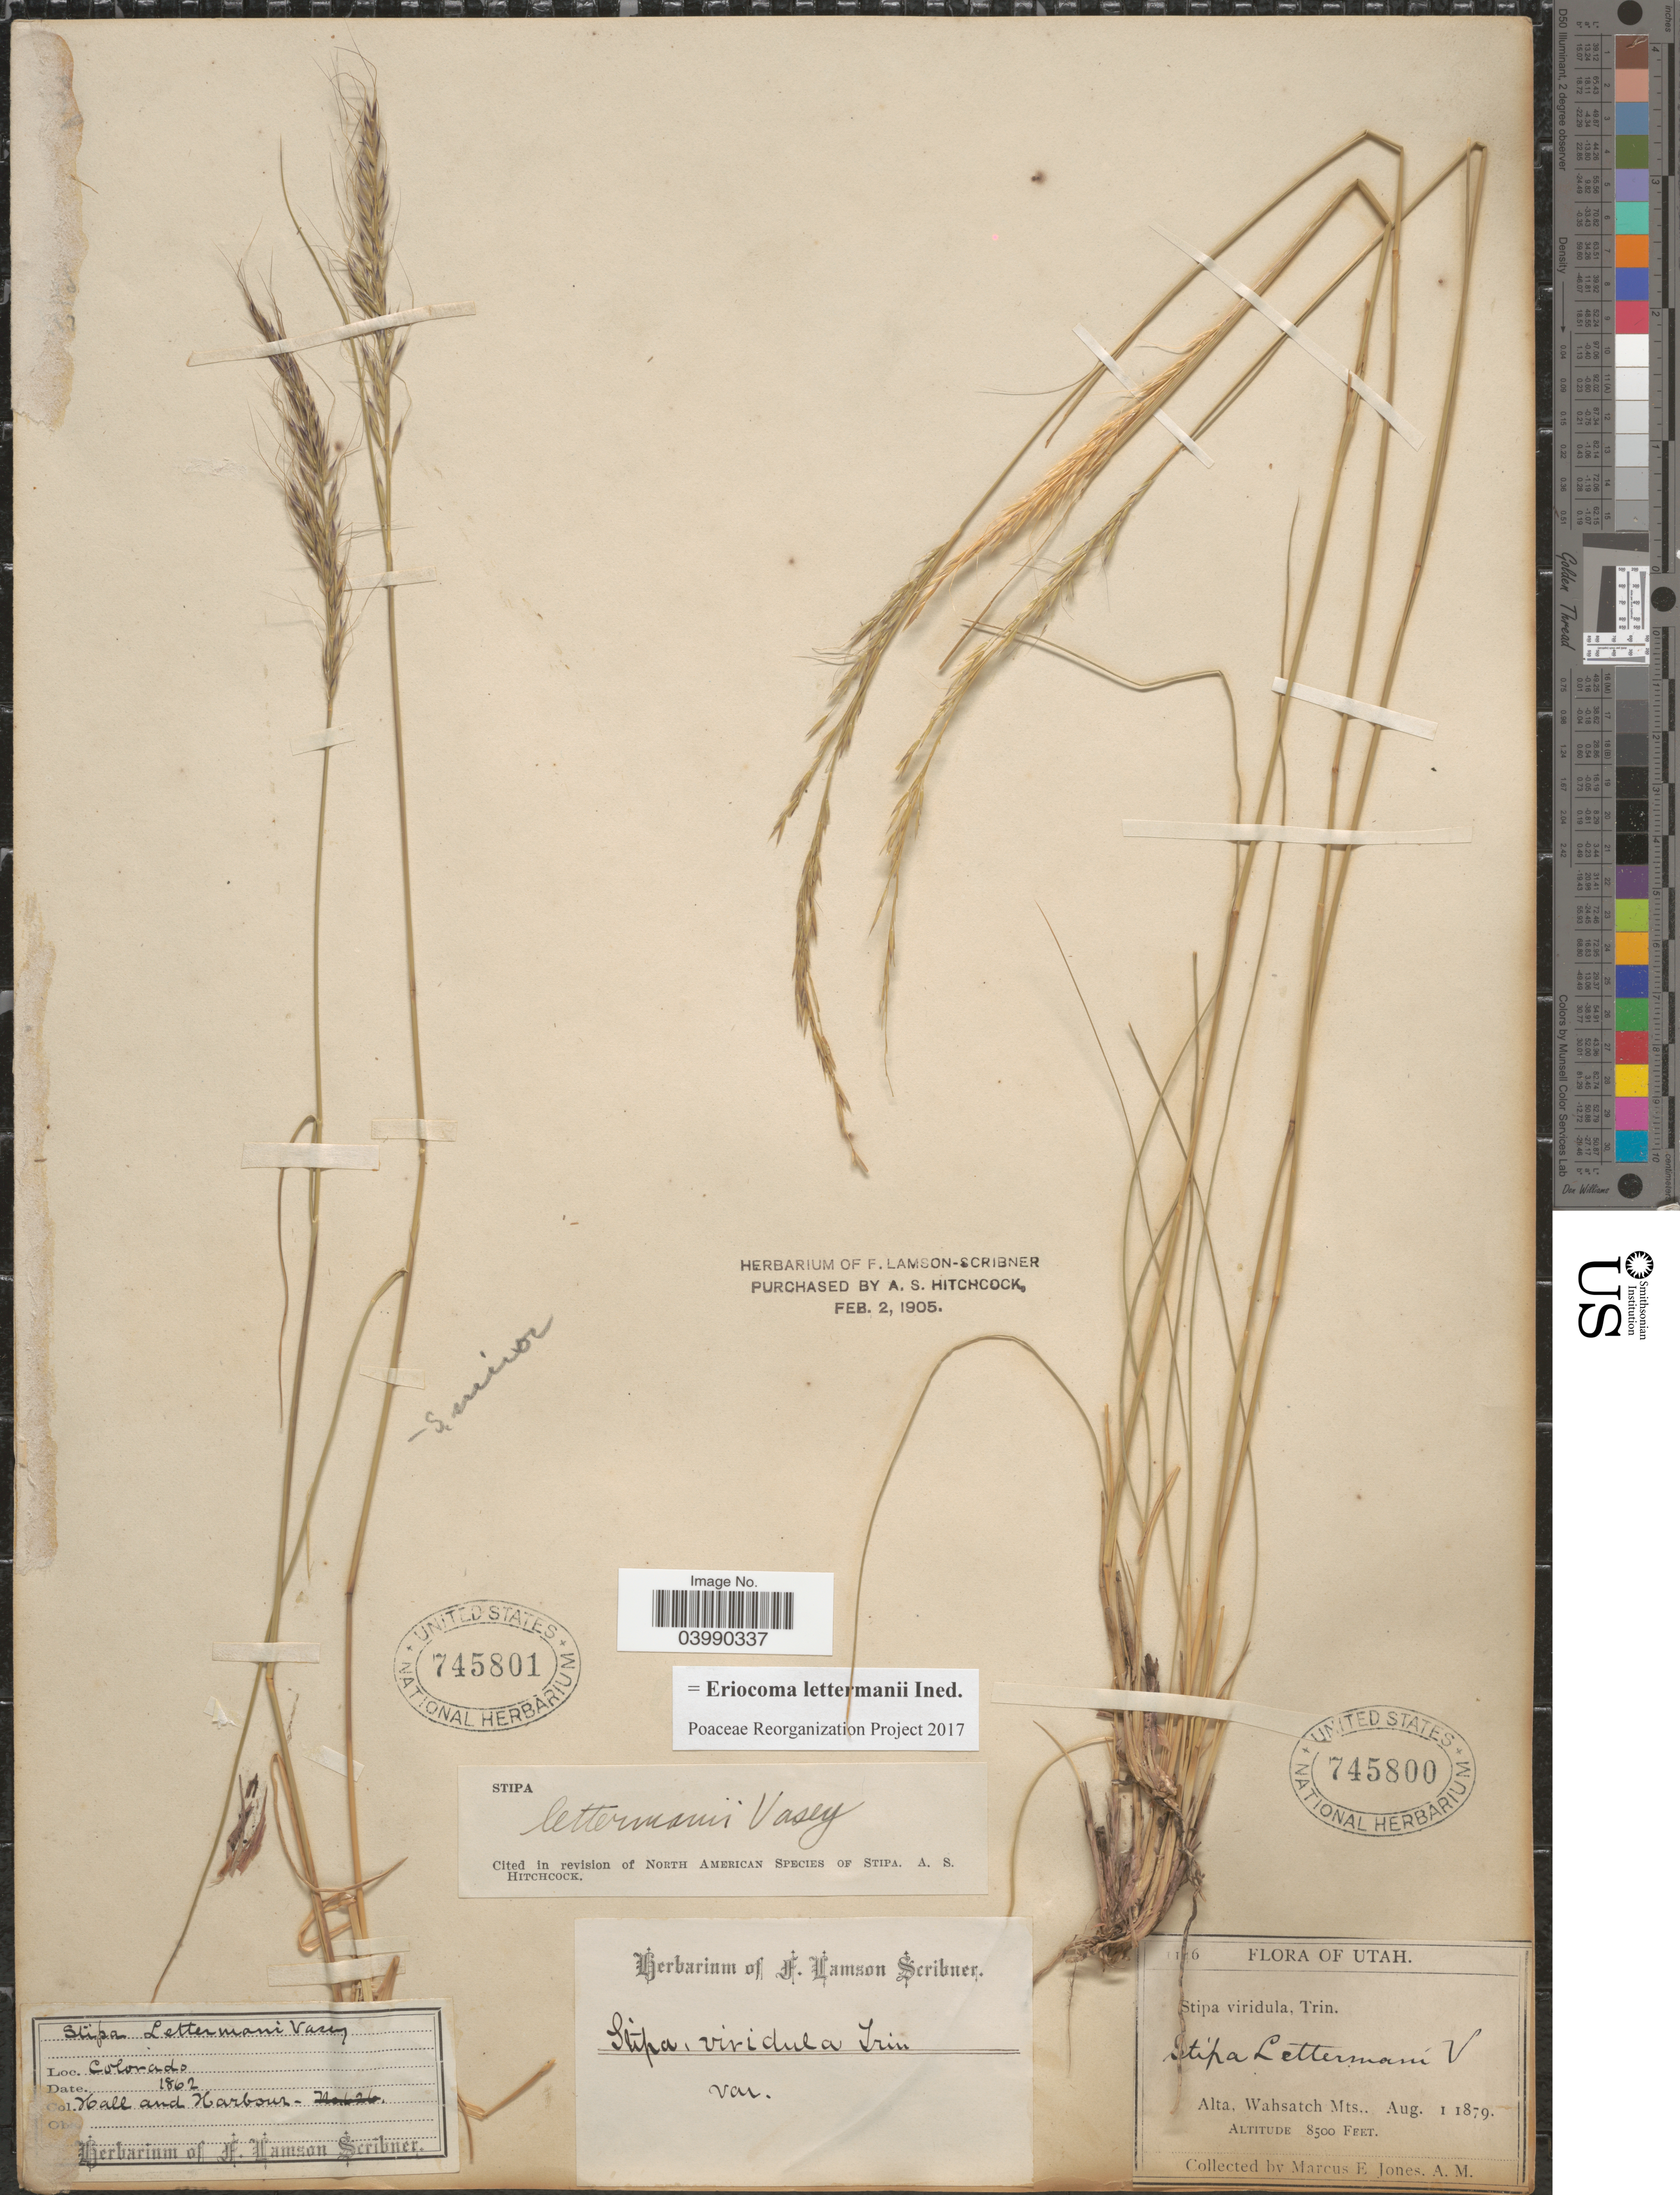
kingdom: Plantae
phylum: Tracheophyta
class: Liliopsida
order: Poales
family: Poaceae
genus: Eriocoma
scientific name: Eriocoma lettermanii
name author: (Vasey) Romasch.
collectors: M. E. Jones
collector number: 1146*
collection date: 1879-08-01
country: United States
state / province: Utah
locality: Alta, Wahsatch Mts.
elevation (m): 2591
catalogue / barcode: US 745800-2